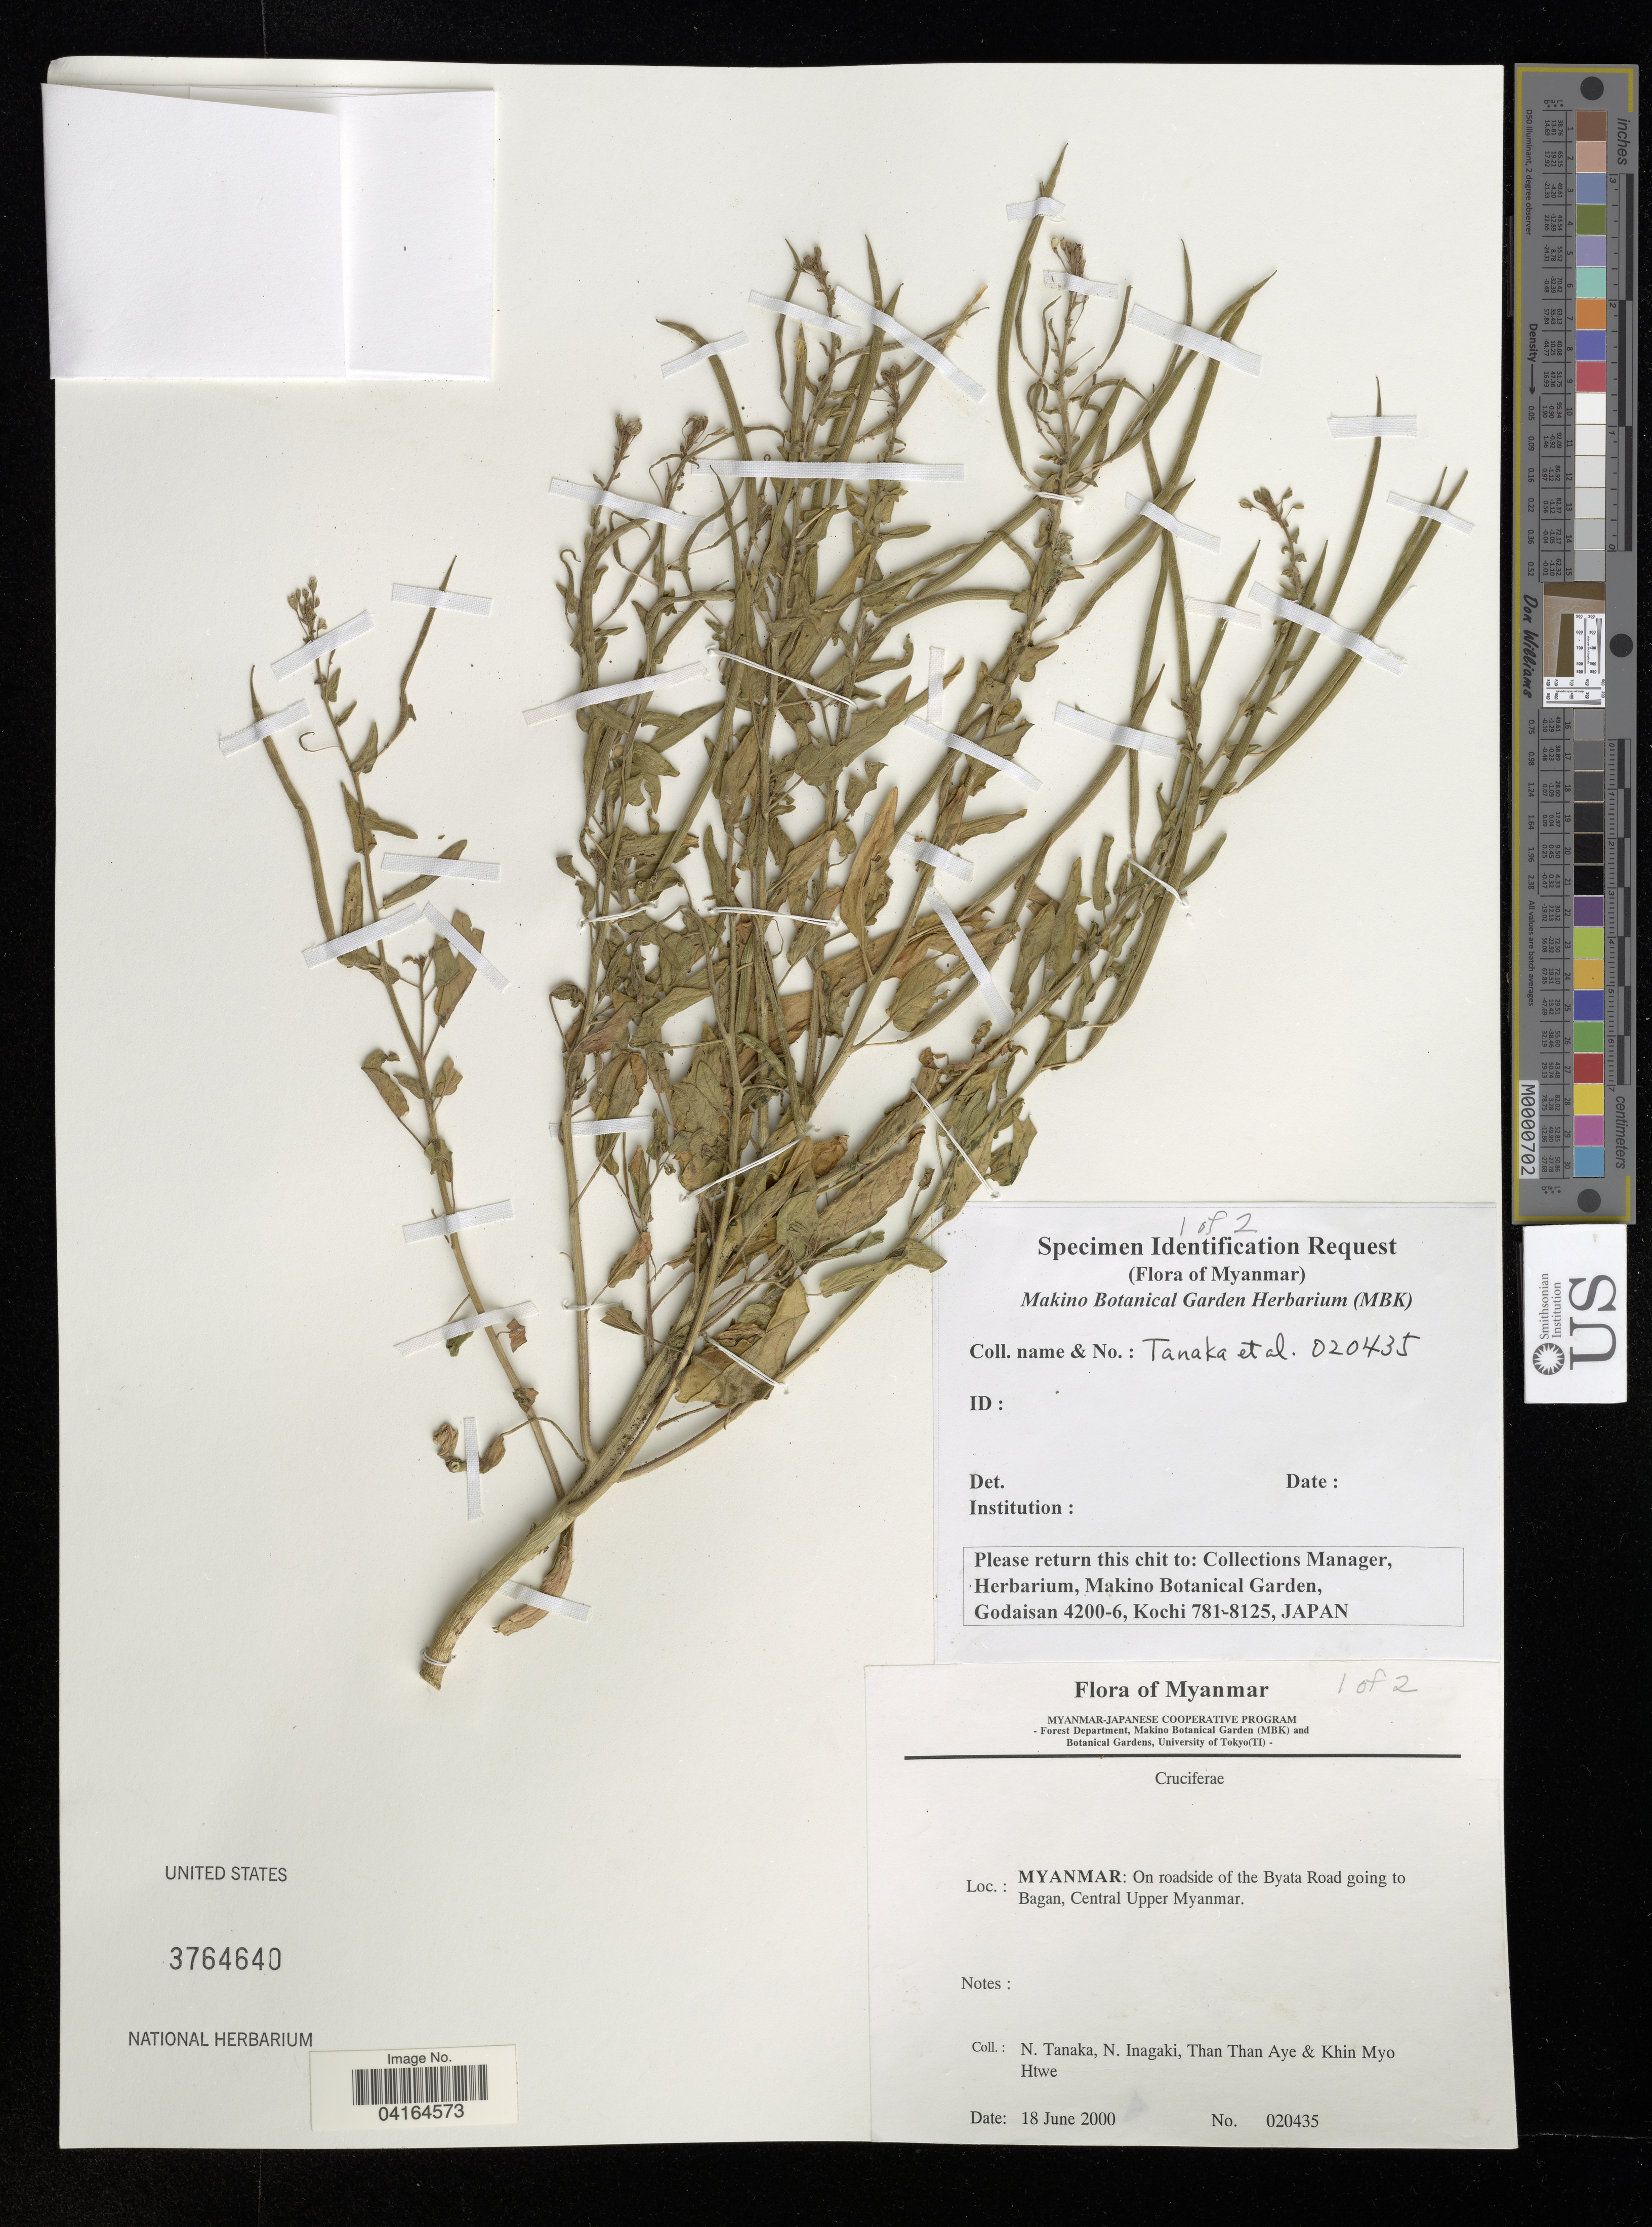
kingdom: Plantae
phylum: Tracheophyta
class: Magnoliopsida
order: Brassicales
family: Brassicaceae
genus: Crucifera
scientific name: Crucifera sp.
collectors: N. Tanaka, N. Inagaki, T. Aye & K. Htwe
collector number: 020435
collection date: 2000-06-18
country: Myanmar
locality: On roadside of the Byata Road going to Bagan, Central Upper Myanmar.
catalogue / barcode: US 3764640